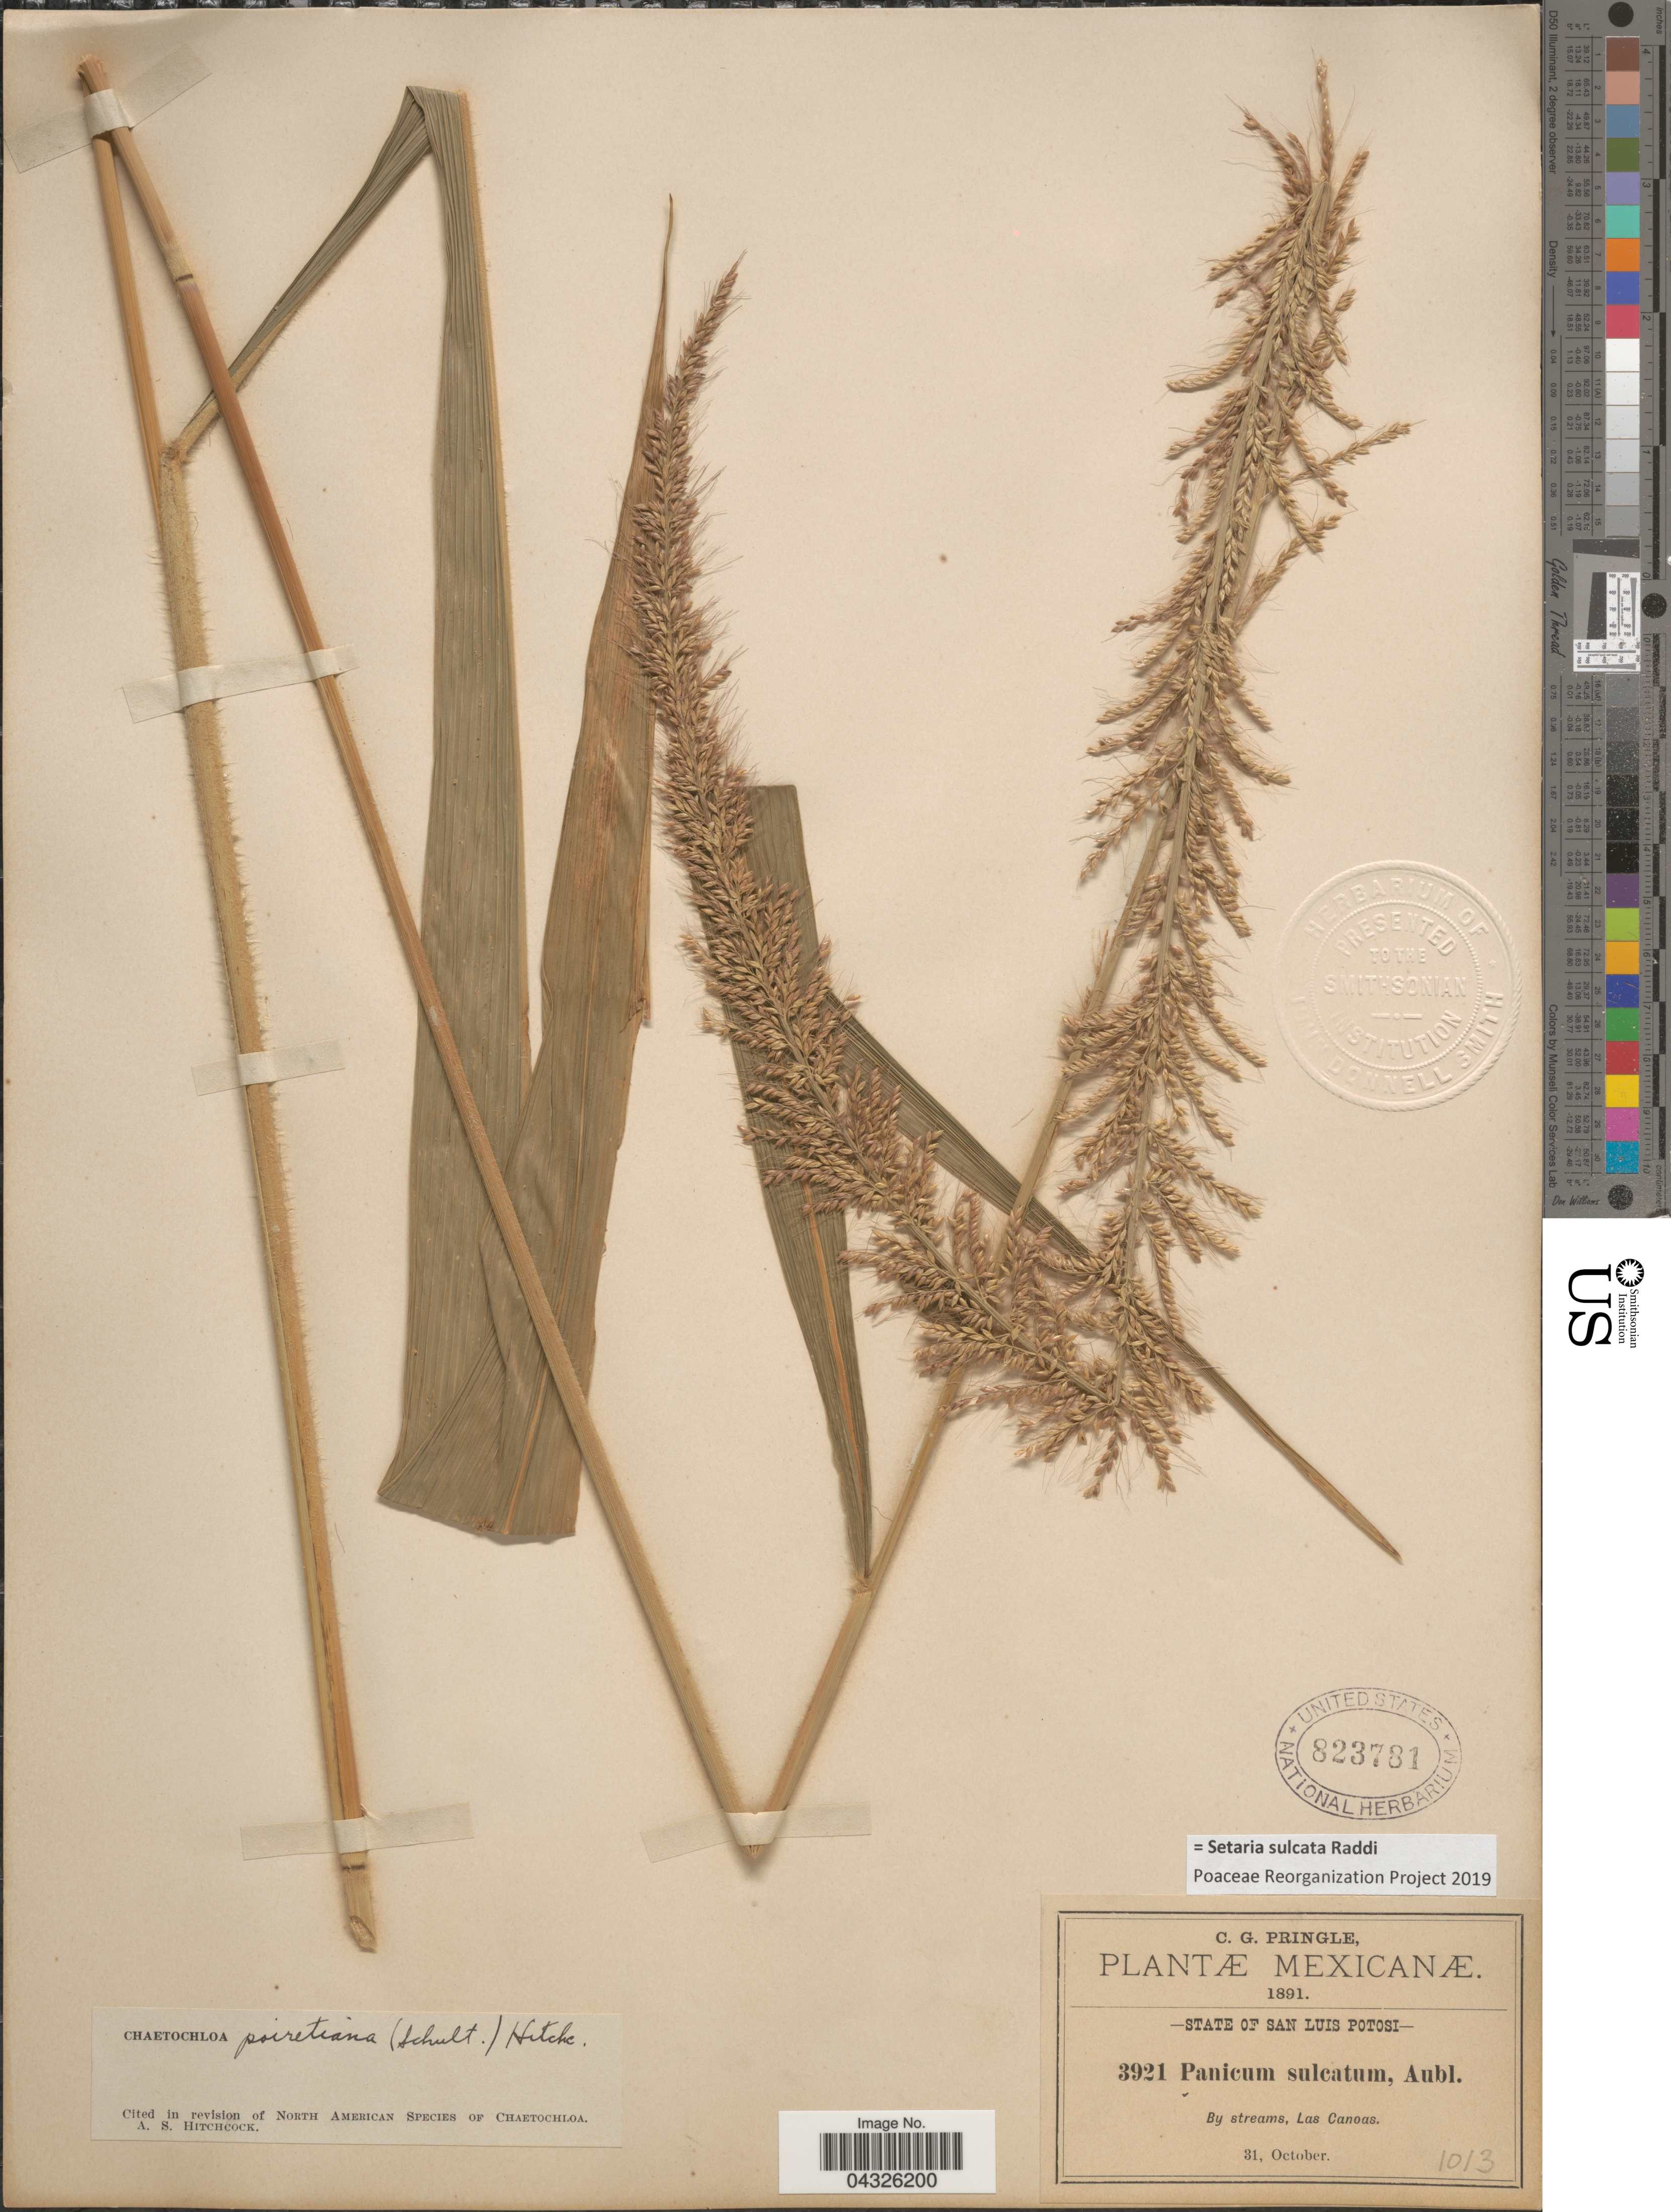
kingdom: Plantae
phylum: Tracheophyta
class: Liliopsida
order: Poales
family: Poaceae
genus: Setaria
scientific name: Setaria sulcata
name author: Raddi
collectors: C. G. Pringle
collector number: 3921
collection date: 1891-10-31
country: Mexico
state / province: San Luis Potosí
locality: By streams, Las Canoas.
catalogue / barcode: US 823781